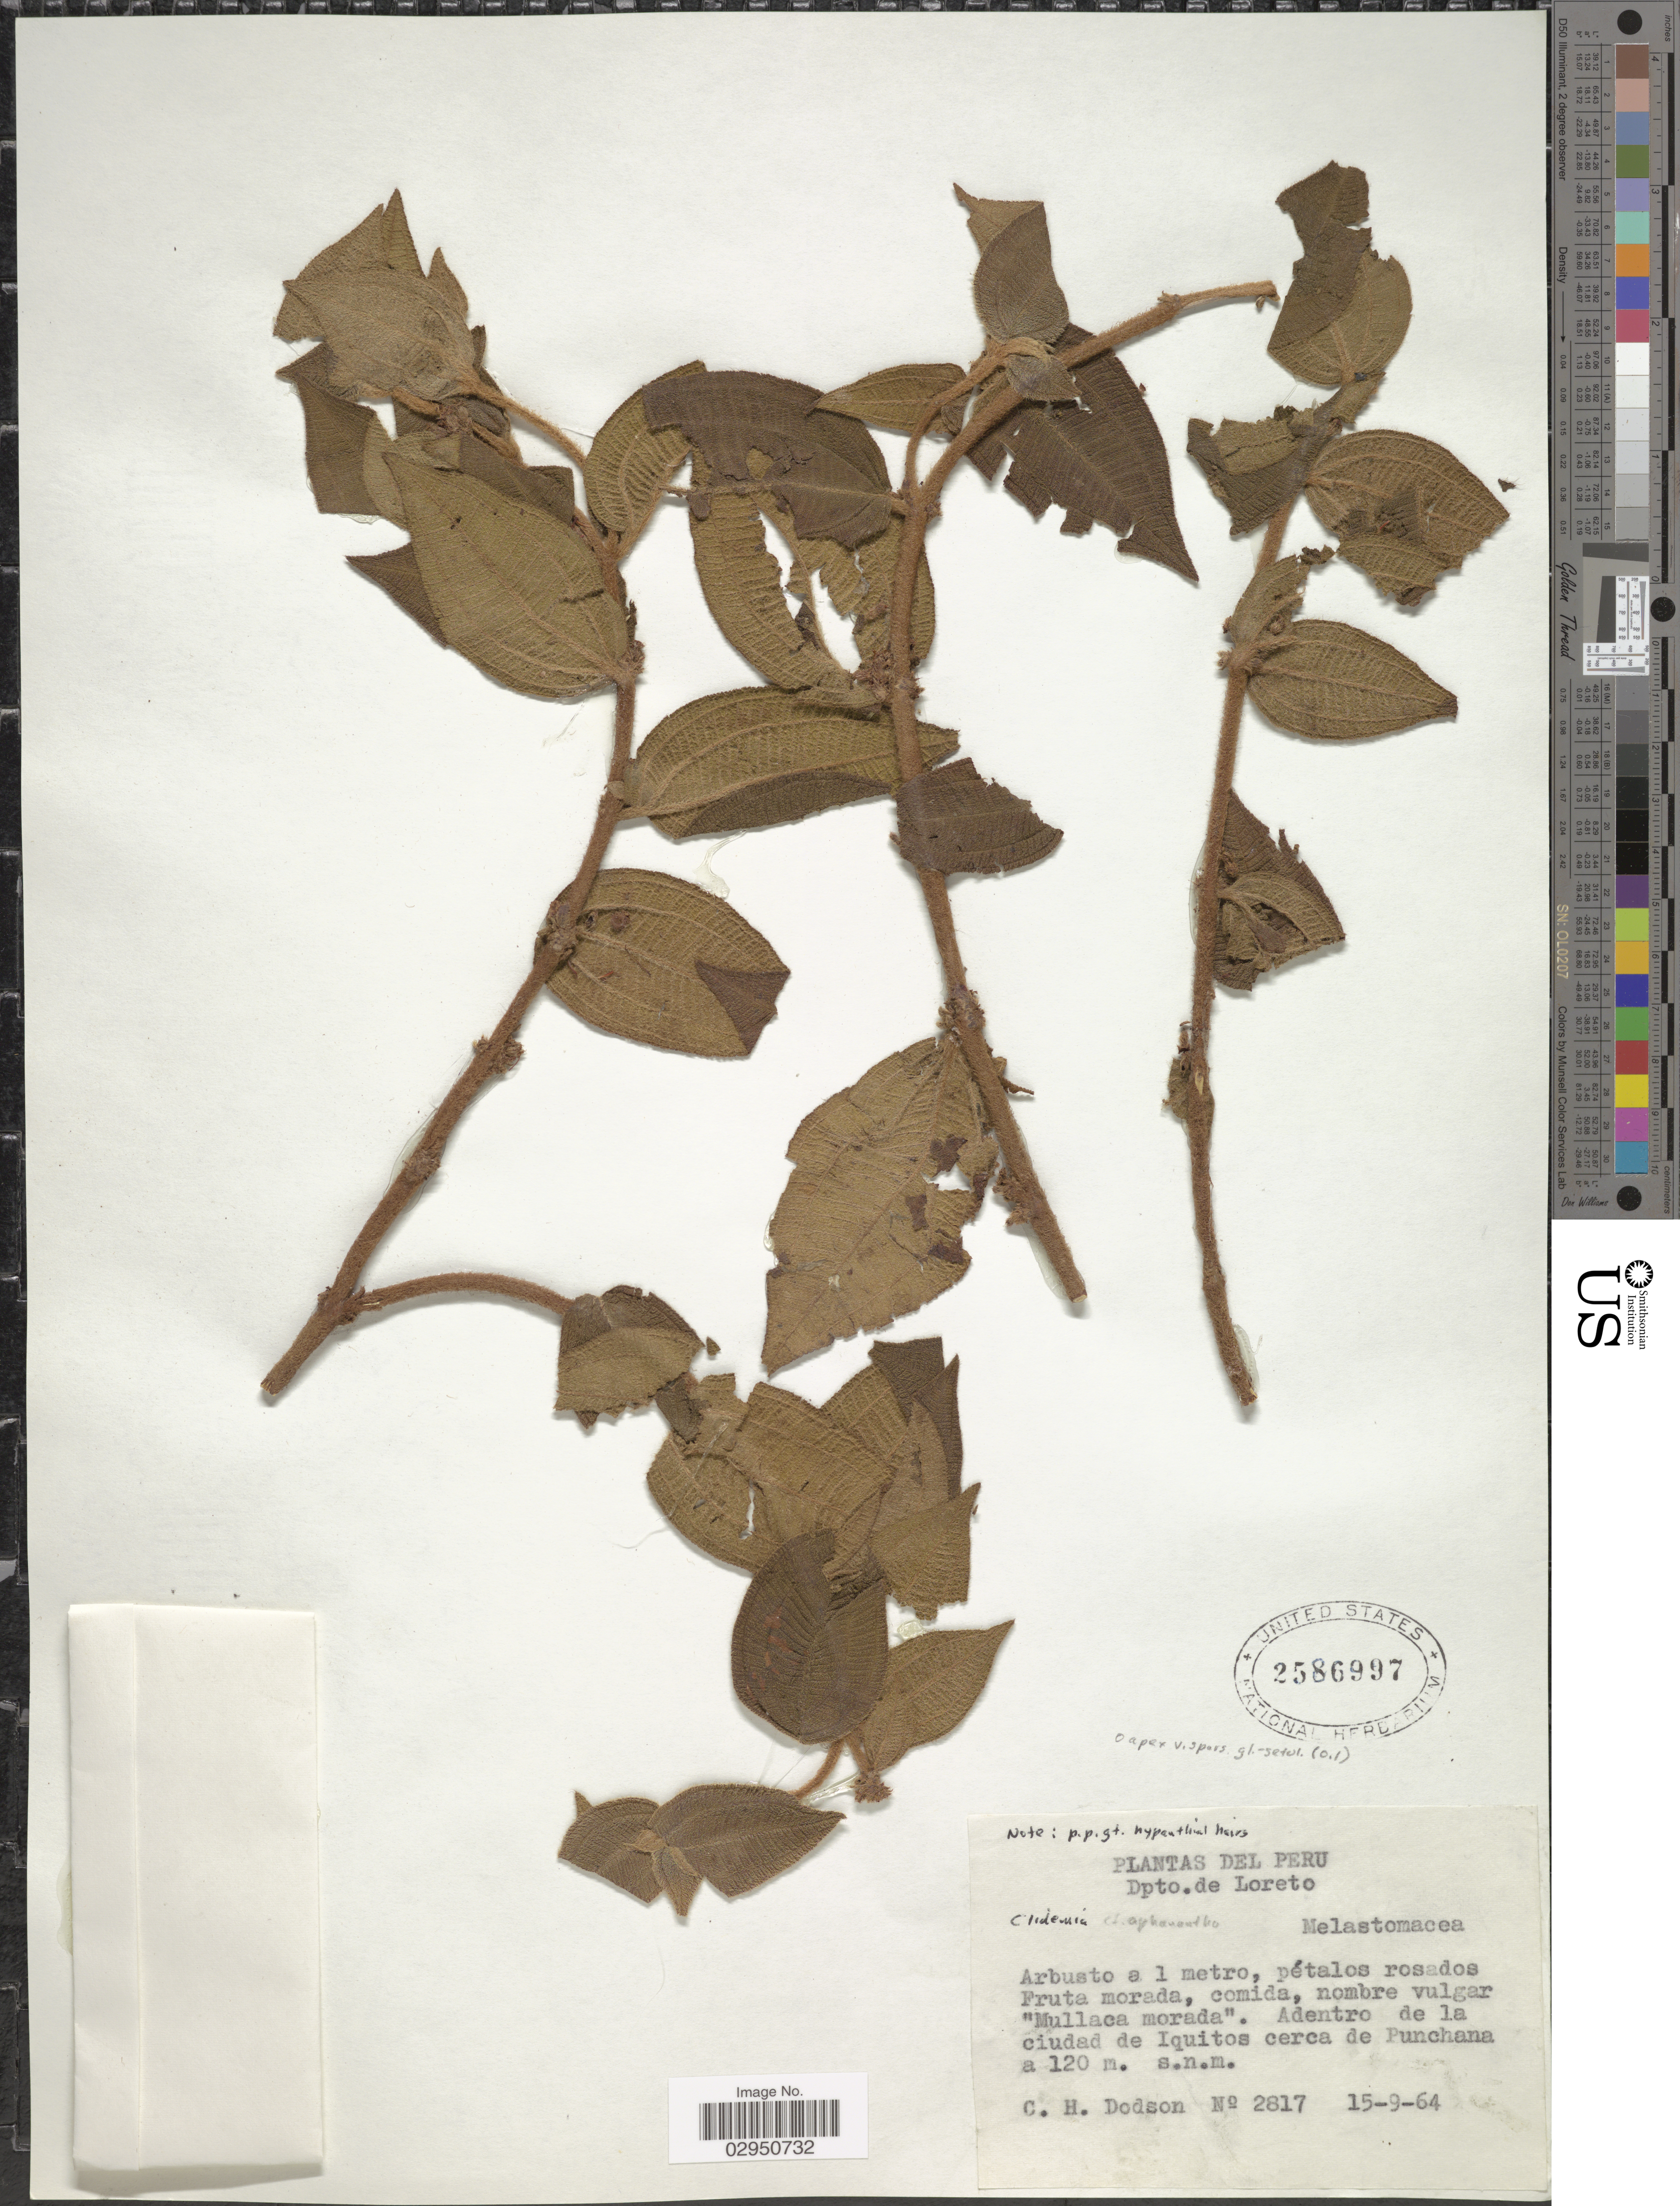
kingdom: Plantae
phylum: Tracheophyta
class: Magnoliopsida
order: Myrtales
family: Melastomataceae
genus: Clidemia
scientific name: Clidemia rubra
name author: (Aubl.) Mart.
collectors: C. H. Dodson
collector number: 2817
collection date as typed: Transcribed d/m/y: 15/9/64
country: Peru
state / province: Loreto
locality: Dpto. de Loreto. Adentro de la ciudad de Iquitos cerca de Punchana.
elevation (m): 120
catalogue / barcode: US 2586997